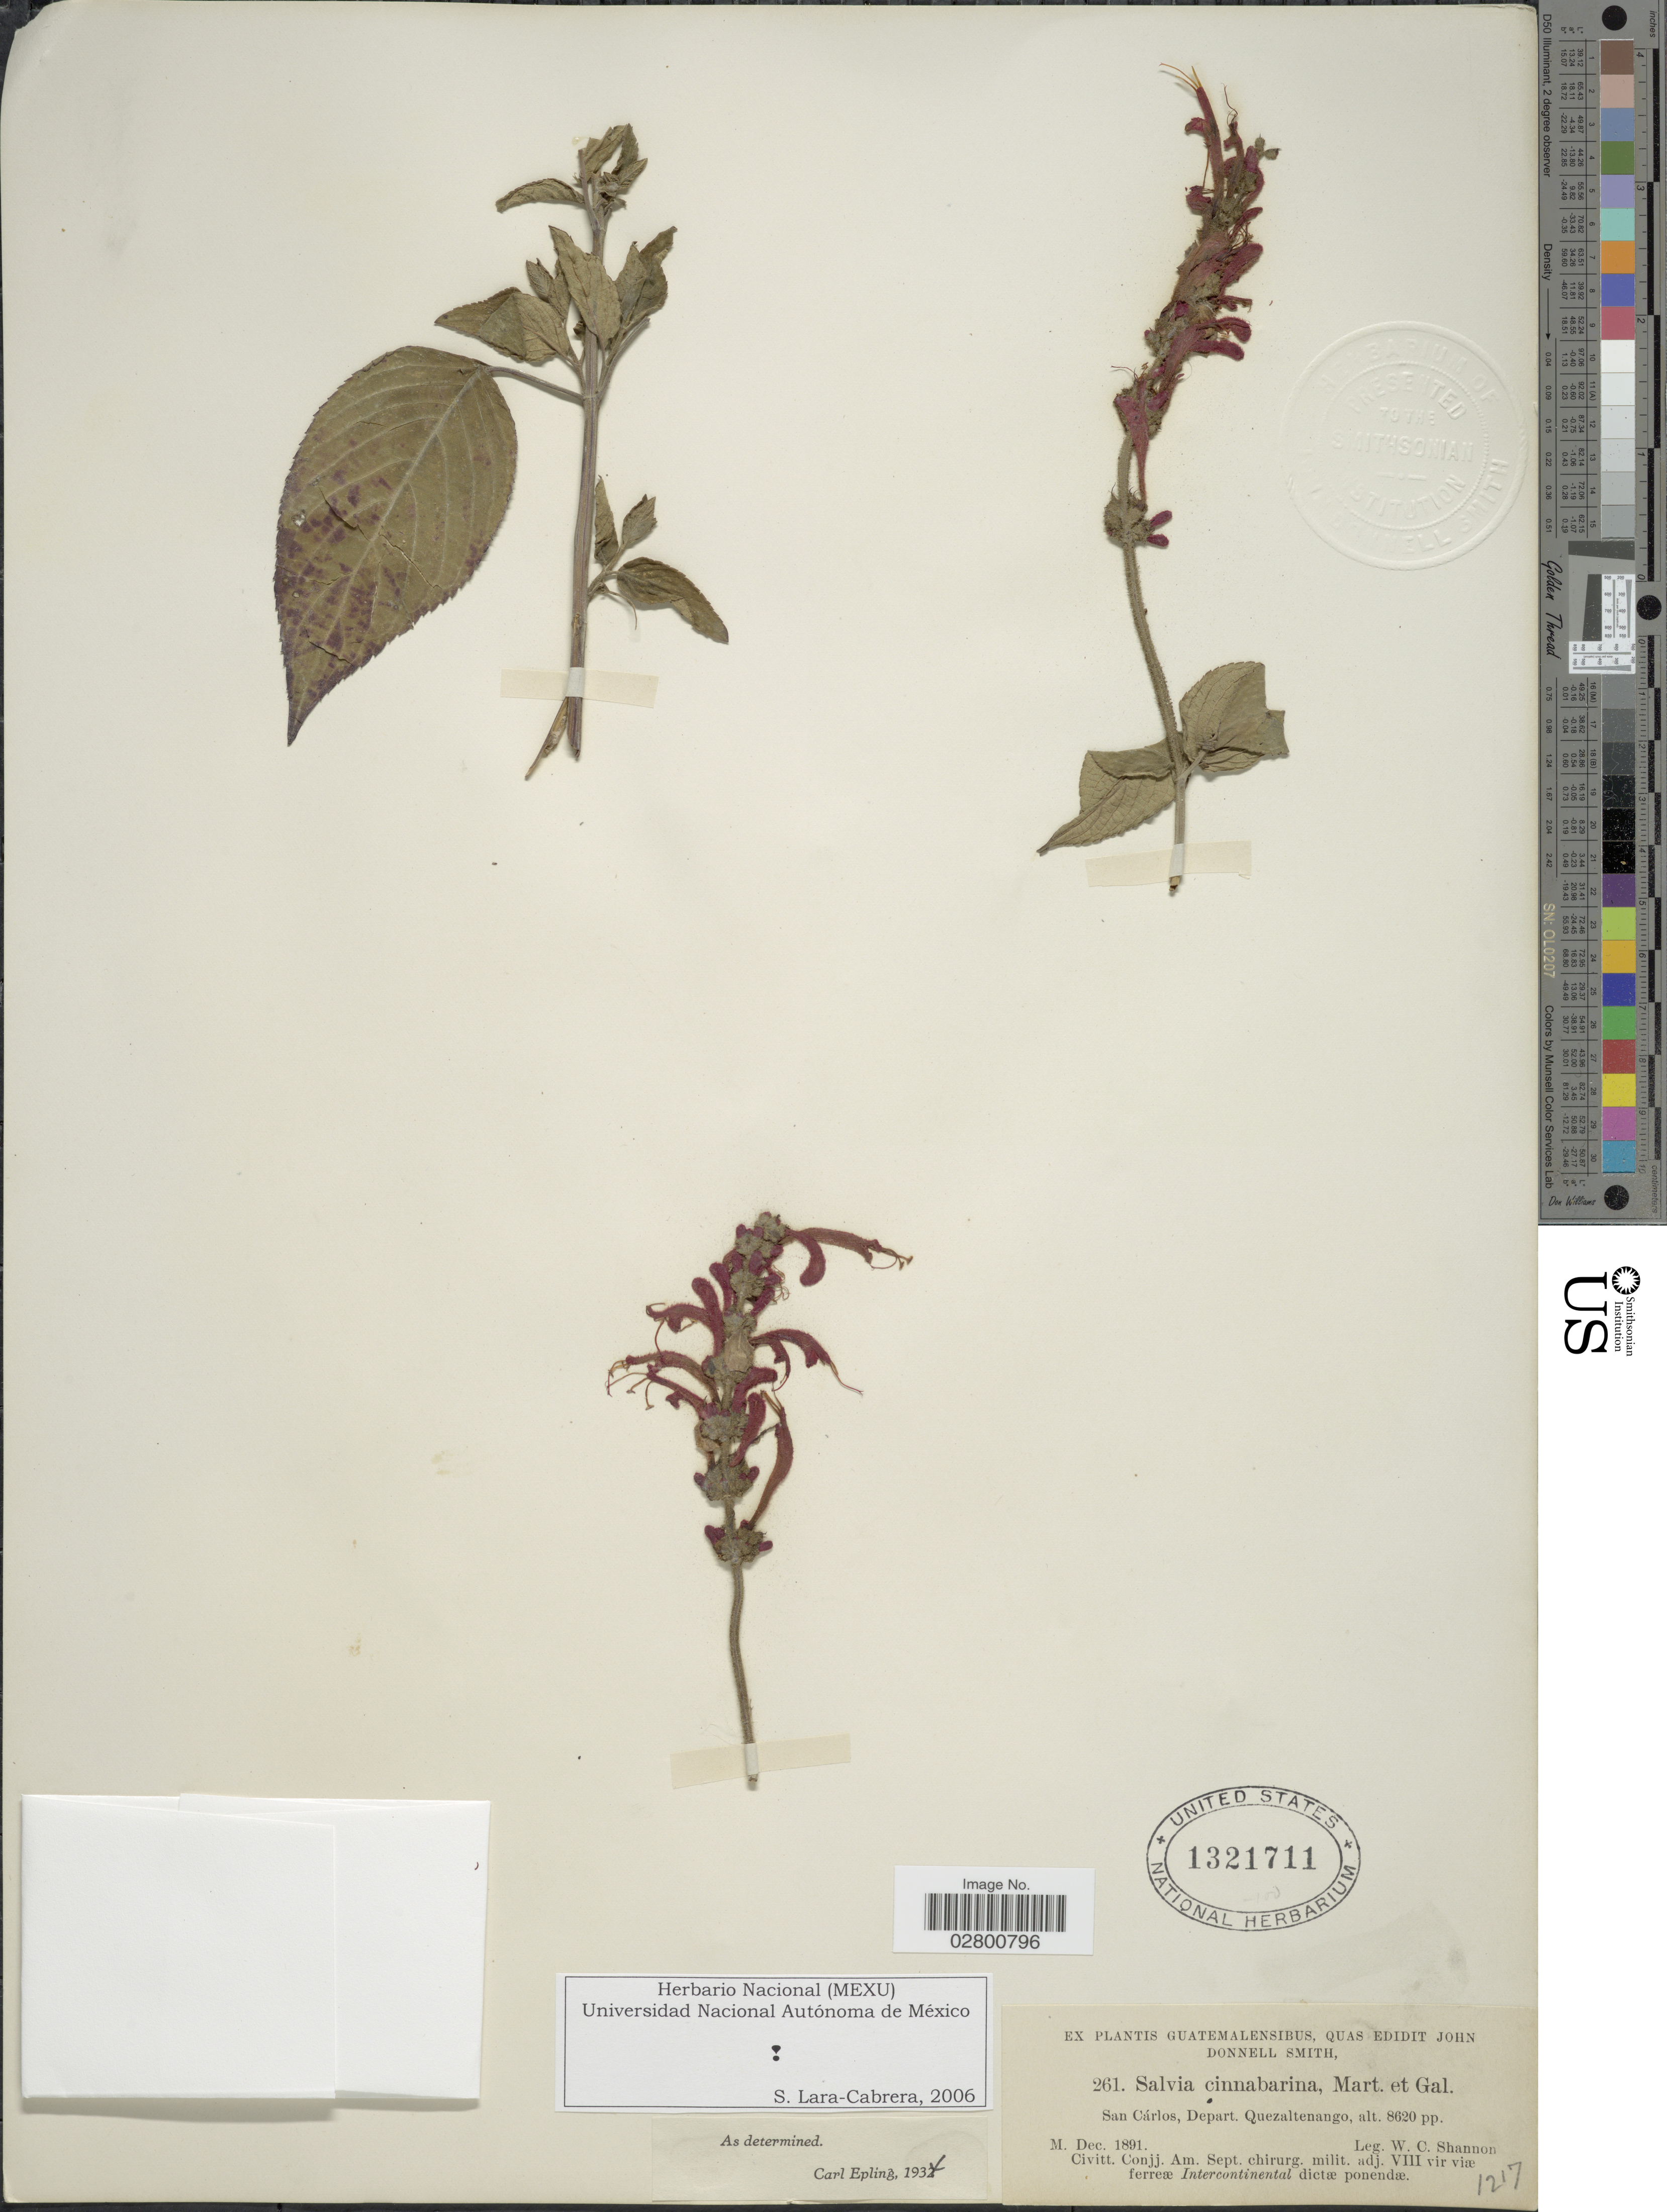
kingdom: Plantae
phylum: Tracheophyta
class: Magnoliopsida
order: Lamiales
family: Lamiaceae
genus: Salvia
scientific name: Salvia cinnabarina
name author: M. Martens & Galeotti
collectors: W. C. Shannon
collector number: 261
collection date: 1891-12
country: Guatemala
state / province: Quetzaltenango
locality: San Cárlos, Depart. Quezaltenango.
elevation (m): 2627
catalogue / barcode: US 1321711